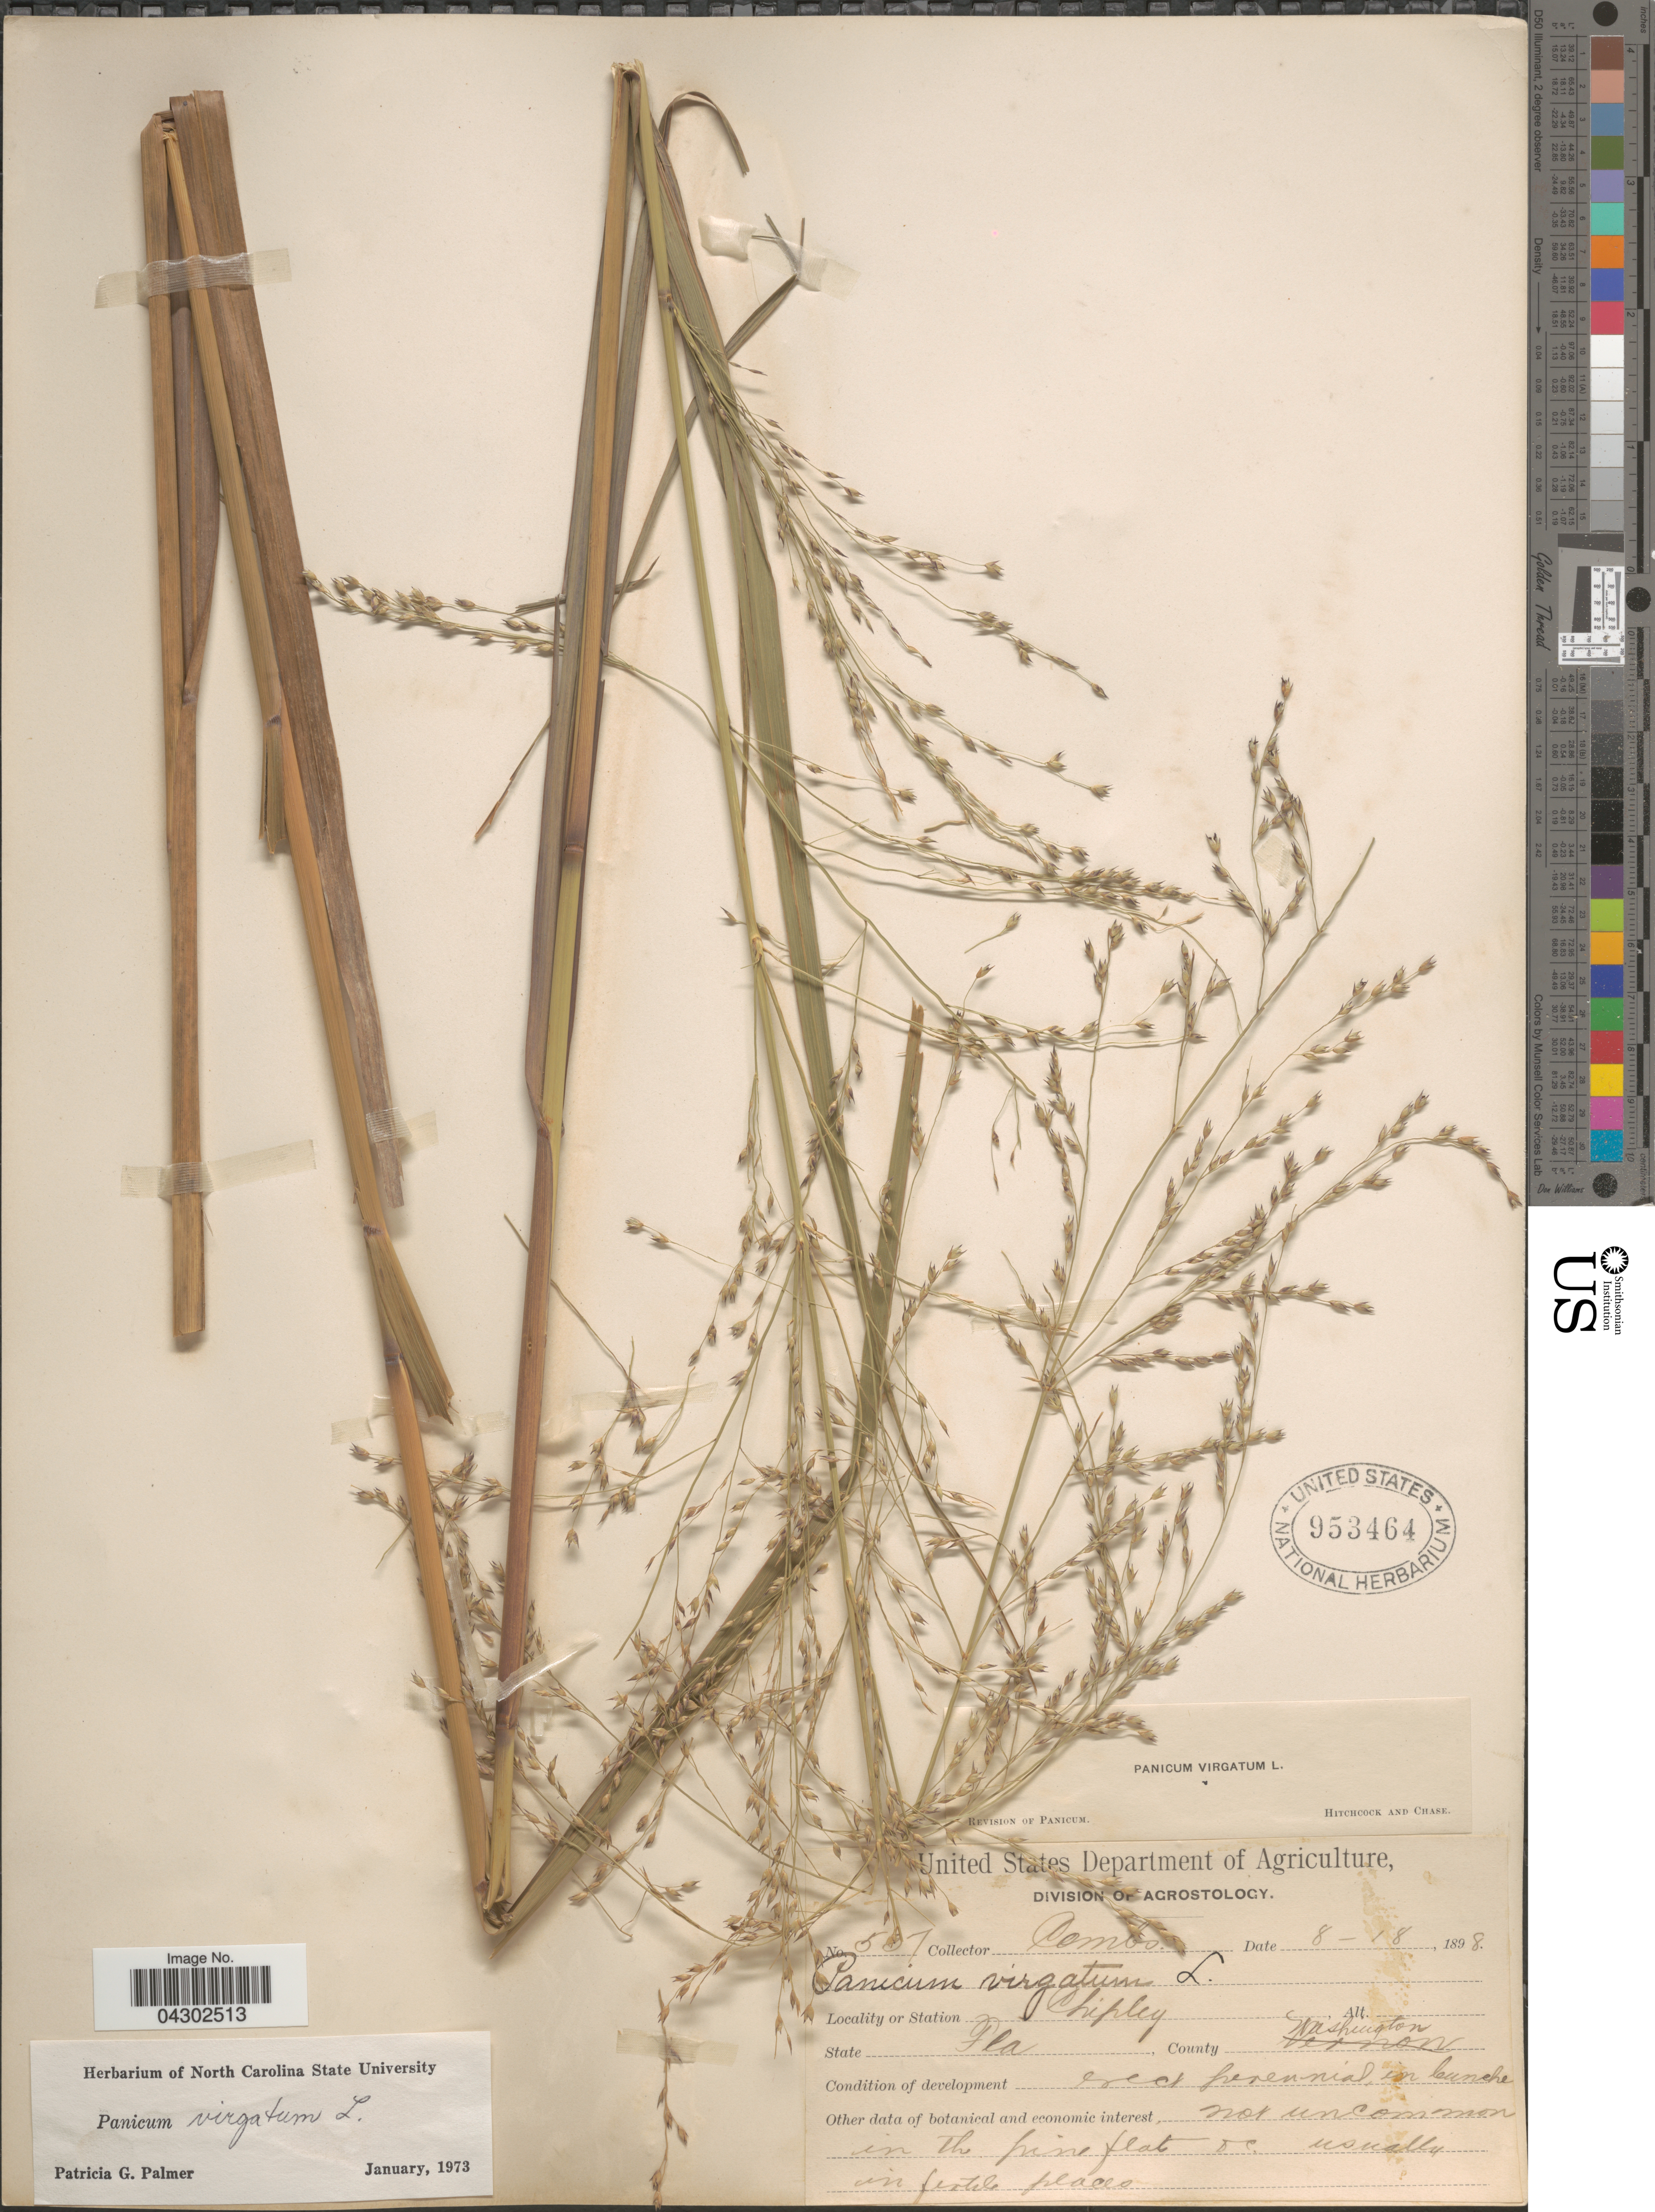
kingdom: Plantae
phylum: Tracheophyta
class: Liliopsida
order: Poales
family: Poaceae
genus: Panicum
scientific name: Panicum virgatum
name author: L.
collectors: -. Combs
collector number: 5!7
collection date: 1898-08-18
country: United States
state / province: Florida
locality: Chipley. County Washington.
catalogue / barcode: US 953464